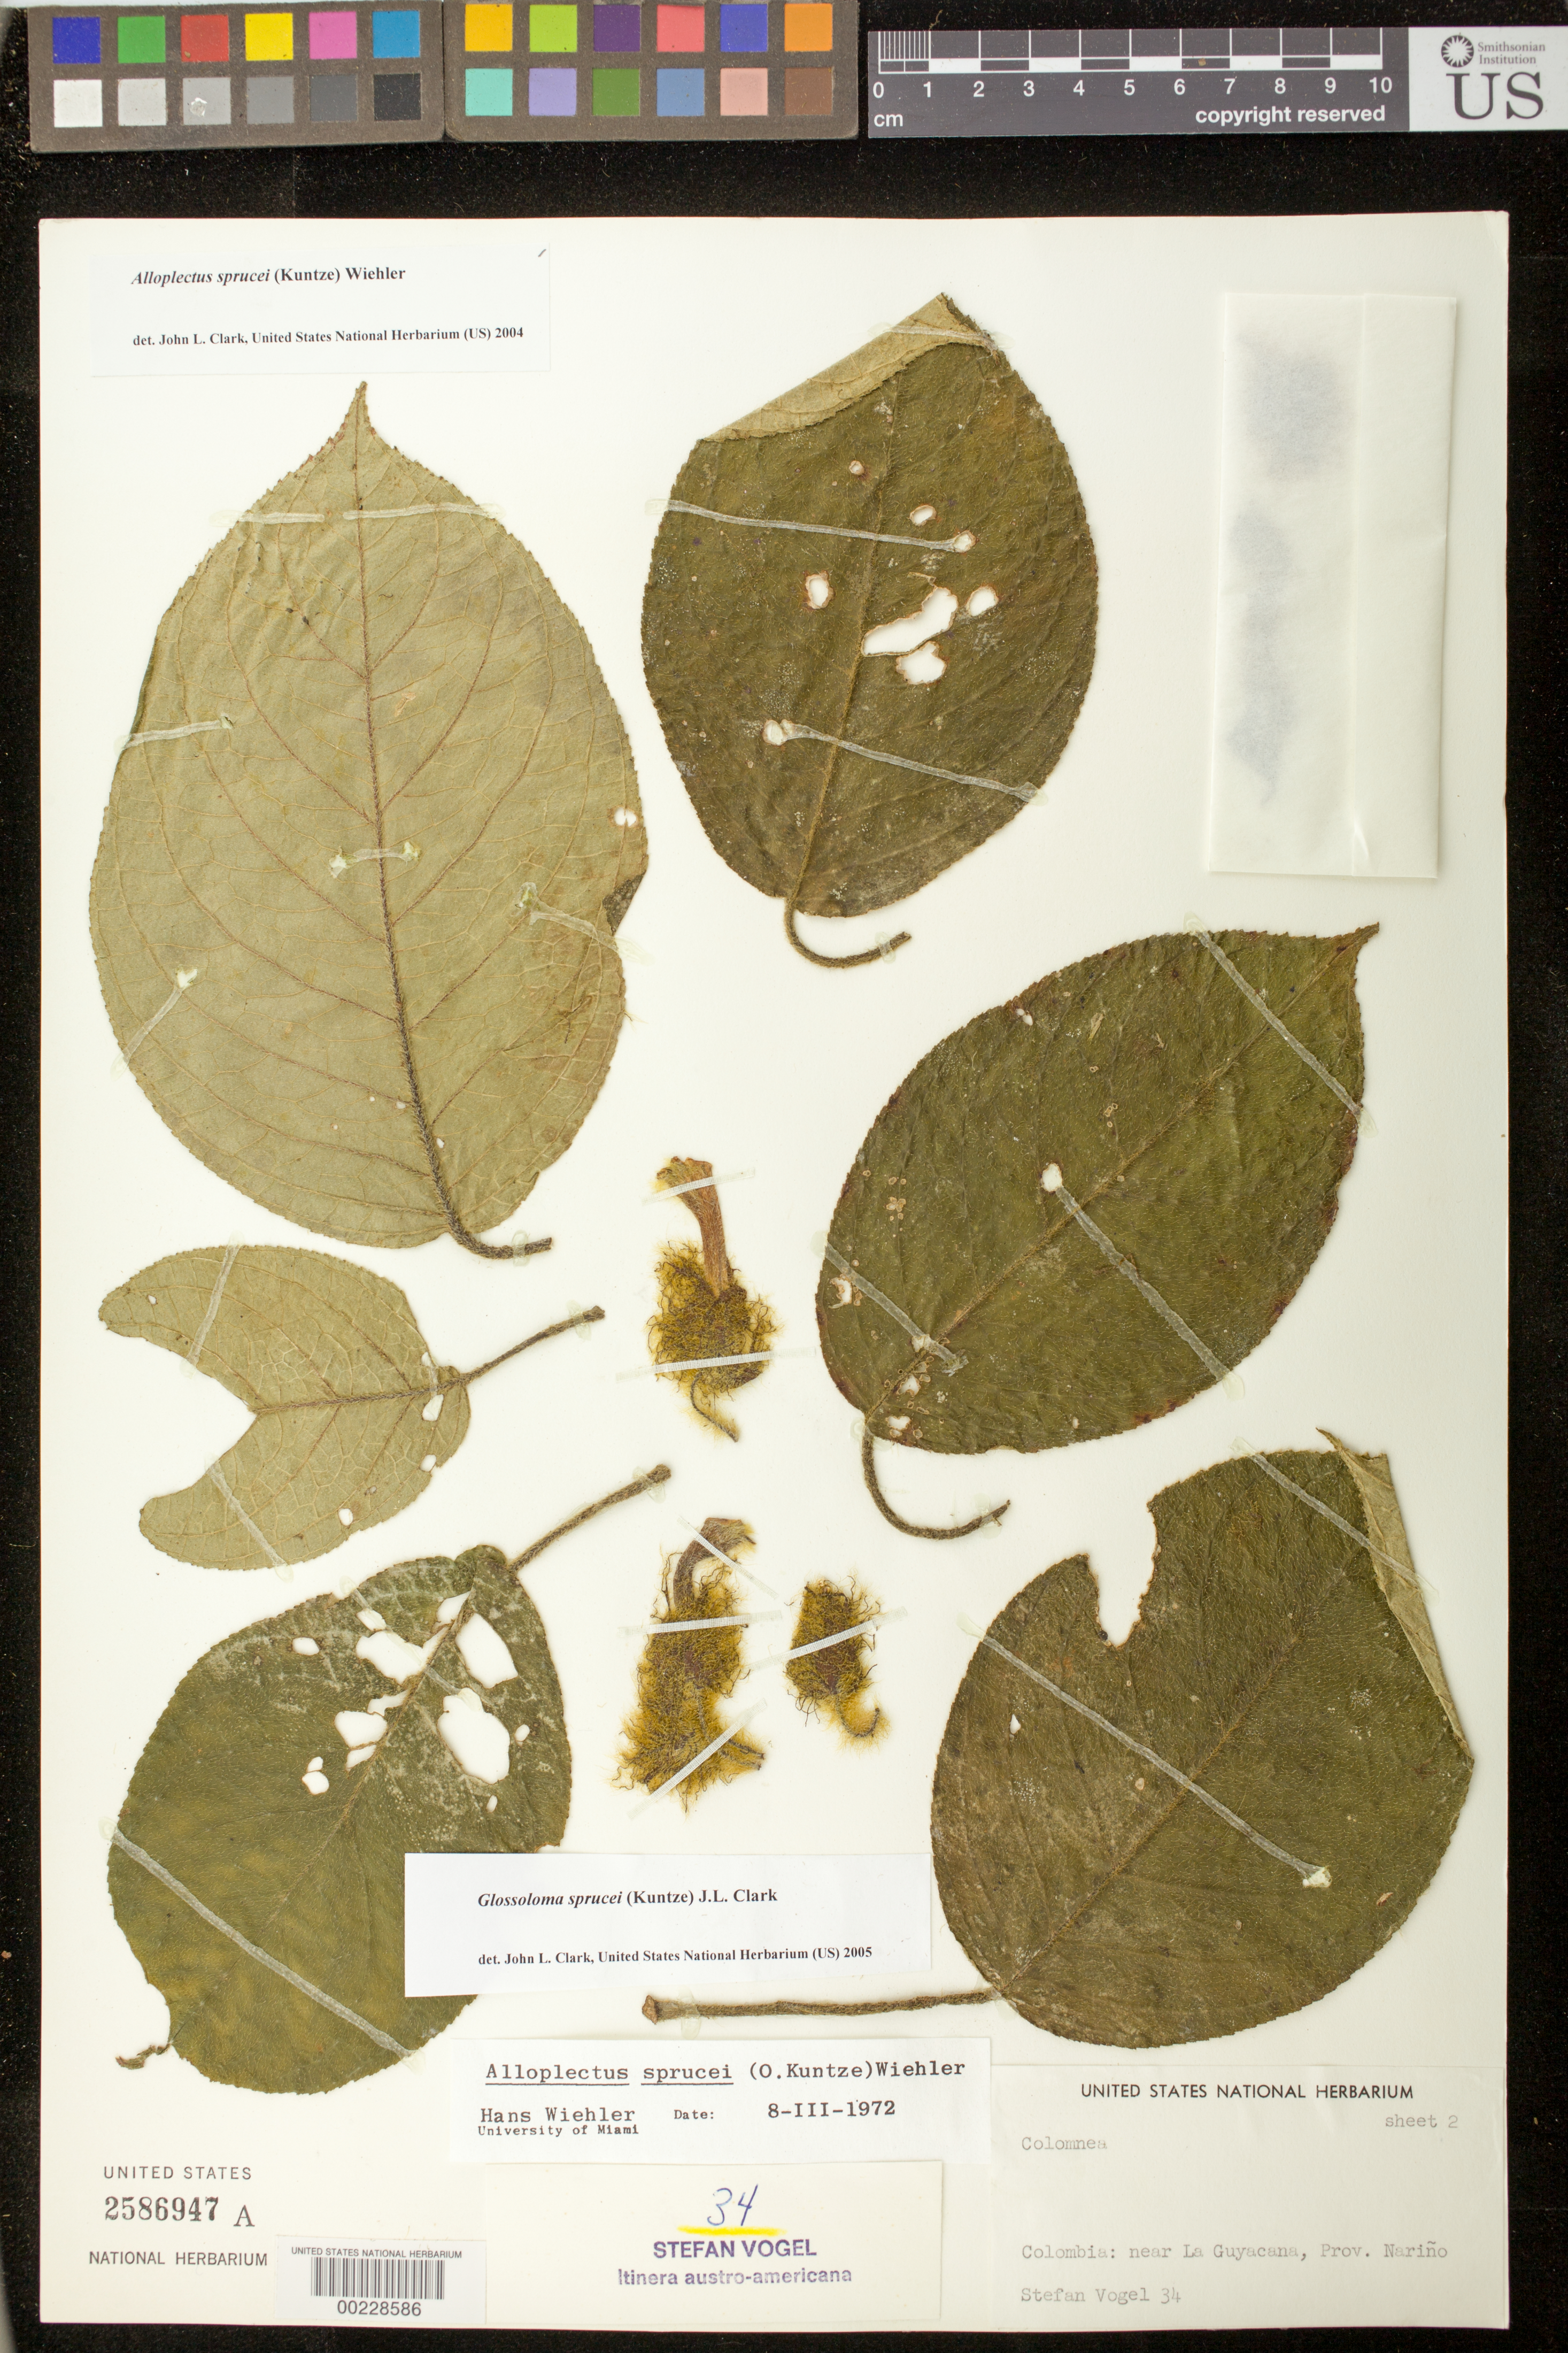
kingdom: Plantae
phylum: Tracheophyta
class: Magnoliopsida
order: Lamiales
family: Gesneriaceae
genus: Glossoloma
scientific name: Glossoloma sprucei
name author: (Kuntze) J.L. Clark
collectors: S. Vogel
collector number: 34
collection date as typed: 01 Aug 1956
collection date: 1956-08-01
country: Colombia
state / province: Nariño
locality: Near La Guyacana between El Divisio and Tumaco (Rio Pianulpi)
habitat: Pacific coastal forest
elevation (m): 100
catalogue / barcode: US 2586947A